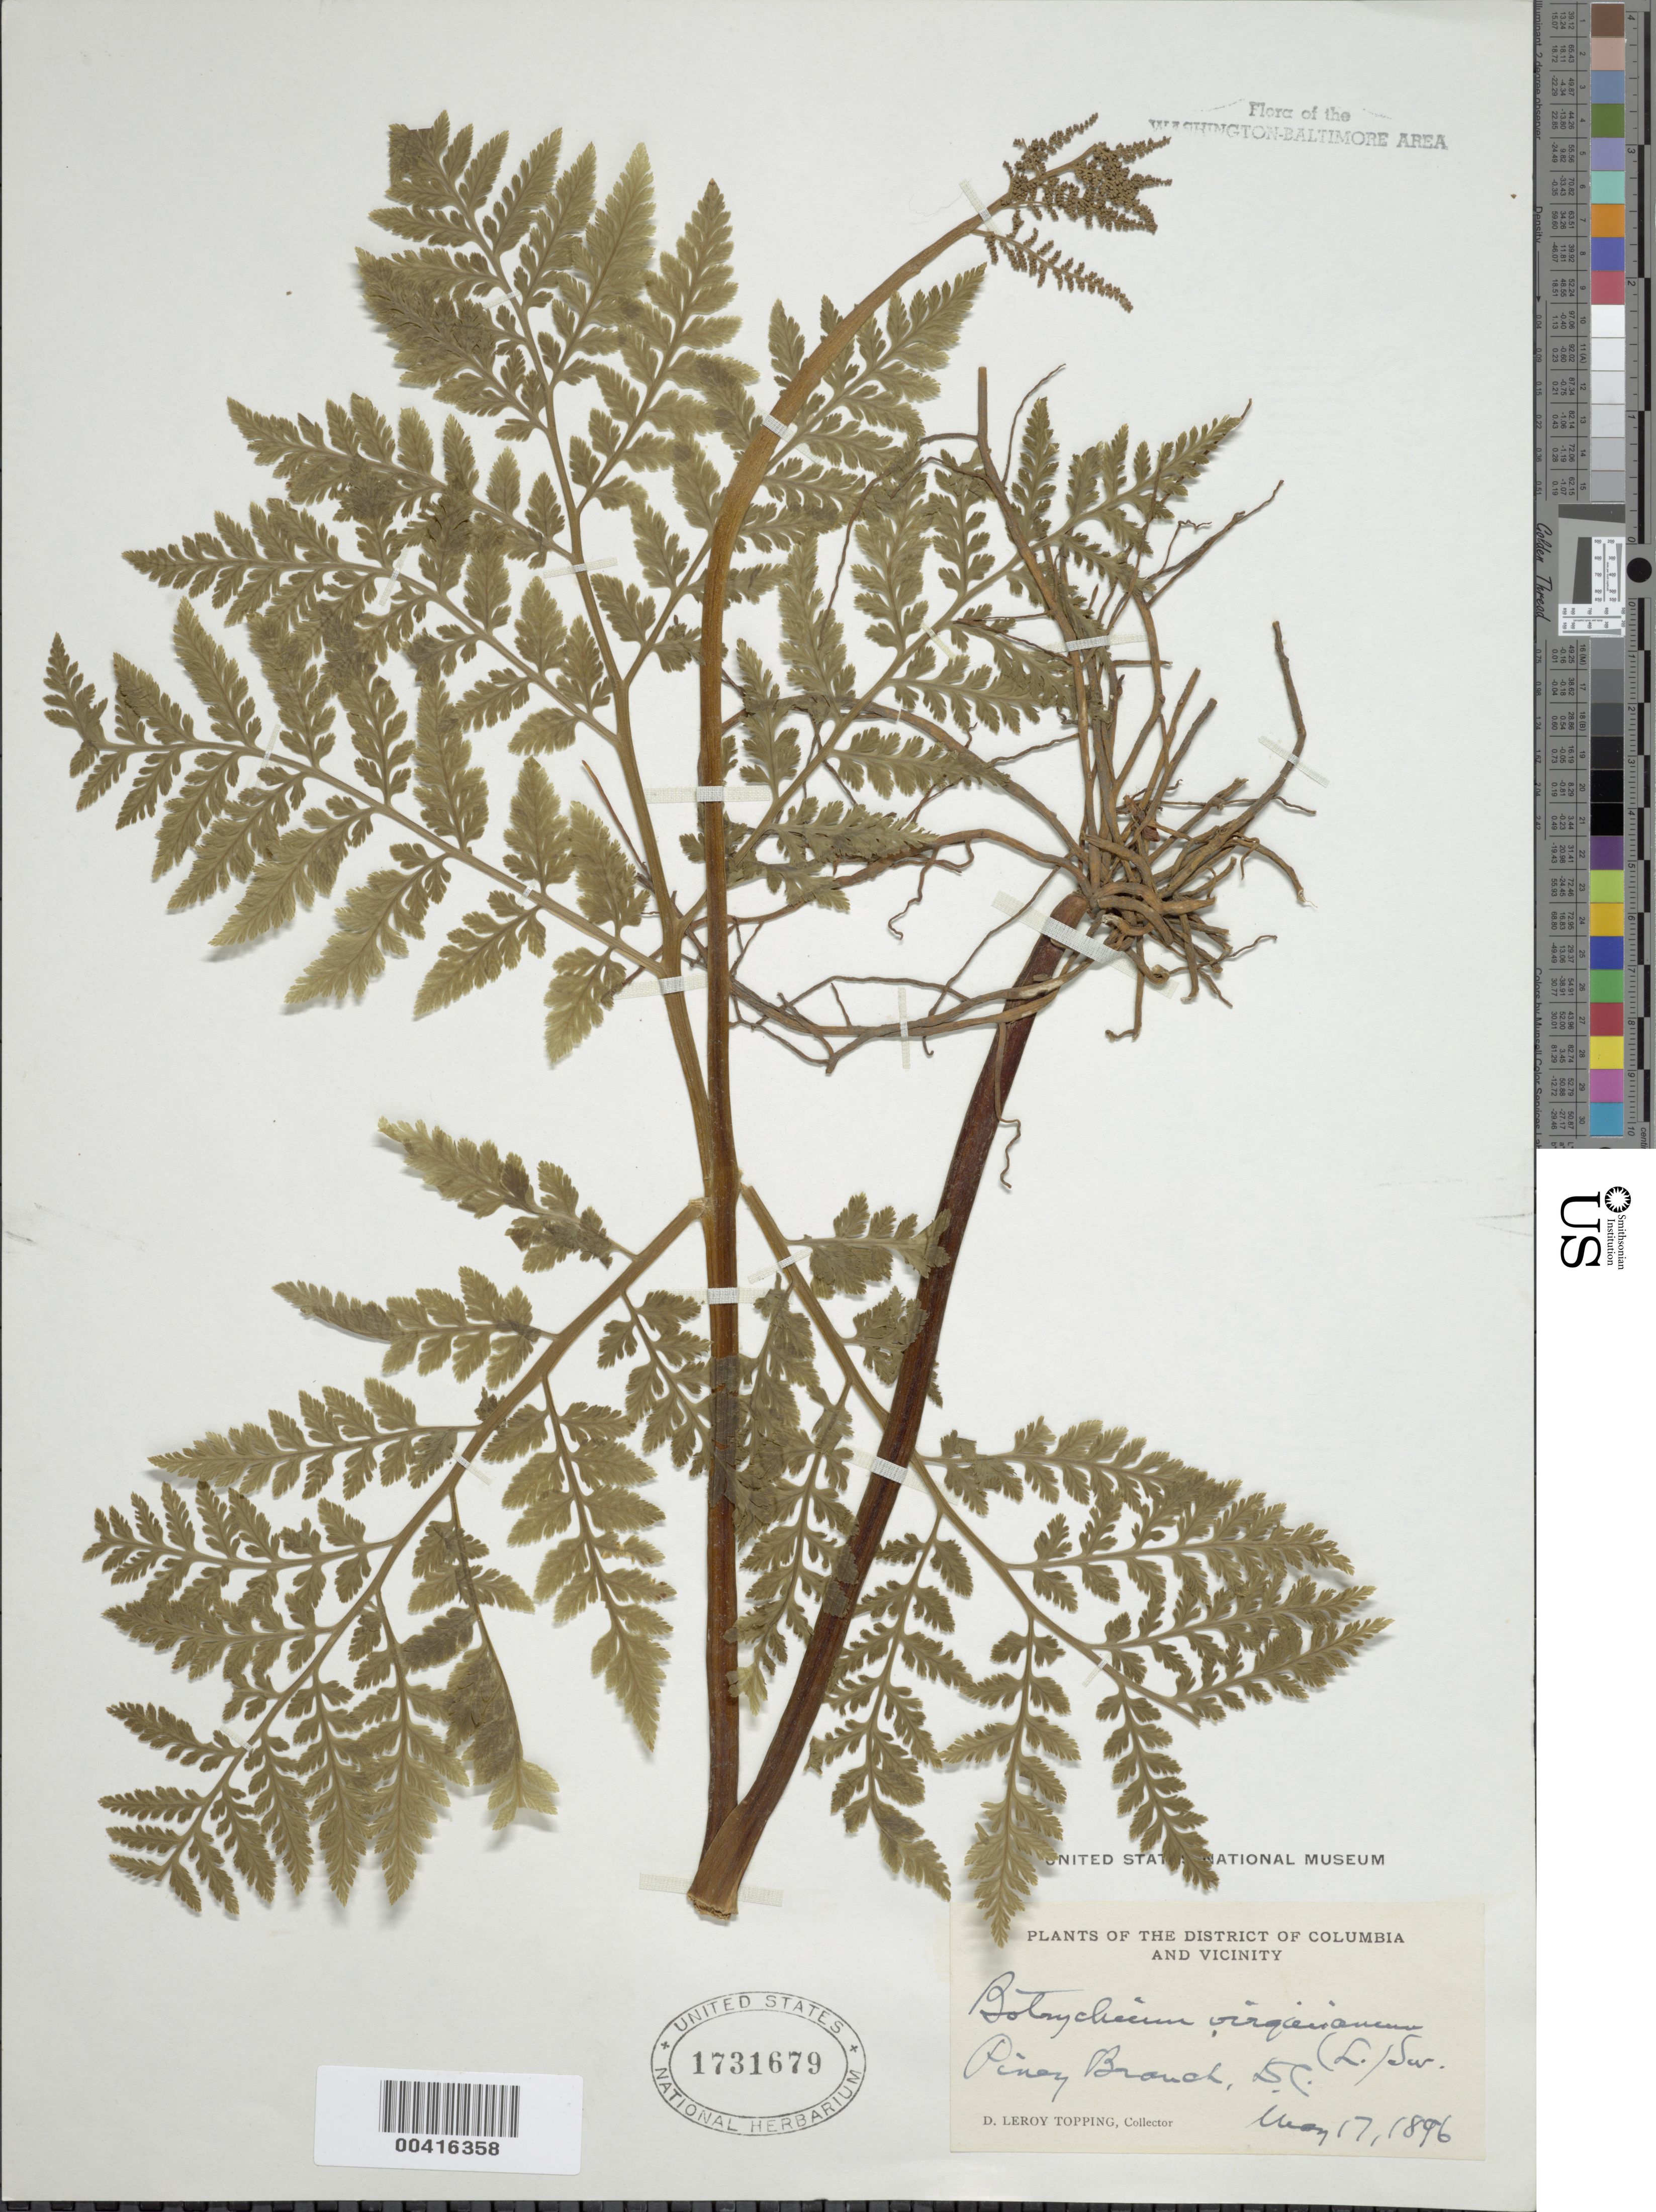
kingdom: Plantae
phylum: Tracheophyta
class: Polypodiopsida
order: Ophioglossales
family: Ophioglossaceae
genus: Botrychium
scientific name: Botrychium virginianum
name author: (L.) Sw.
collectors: D. L. Topping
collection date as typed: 17 May 1896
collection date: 1896-05-17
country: United States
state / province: District of Columbia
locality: Piney Branch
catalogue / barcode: US 1731679